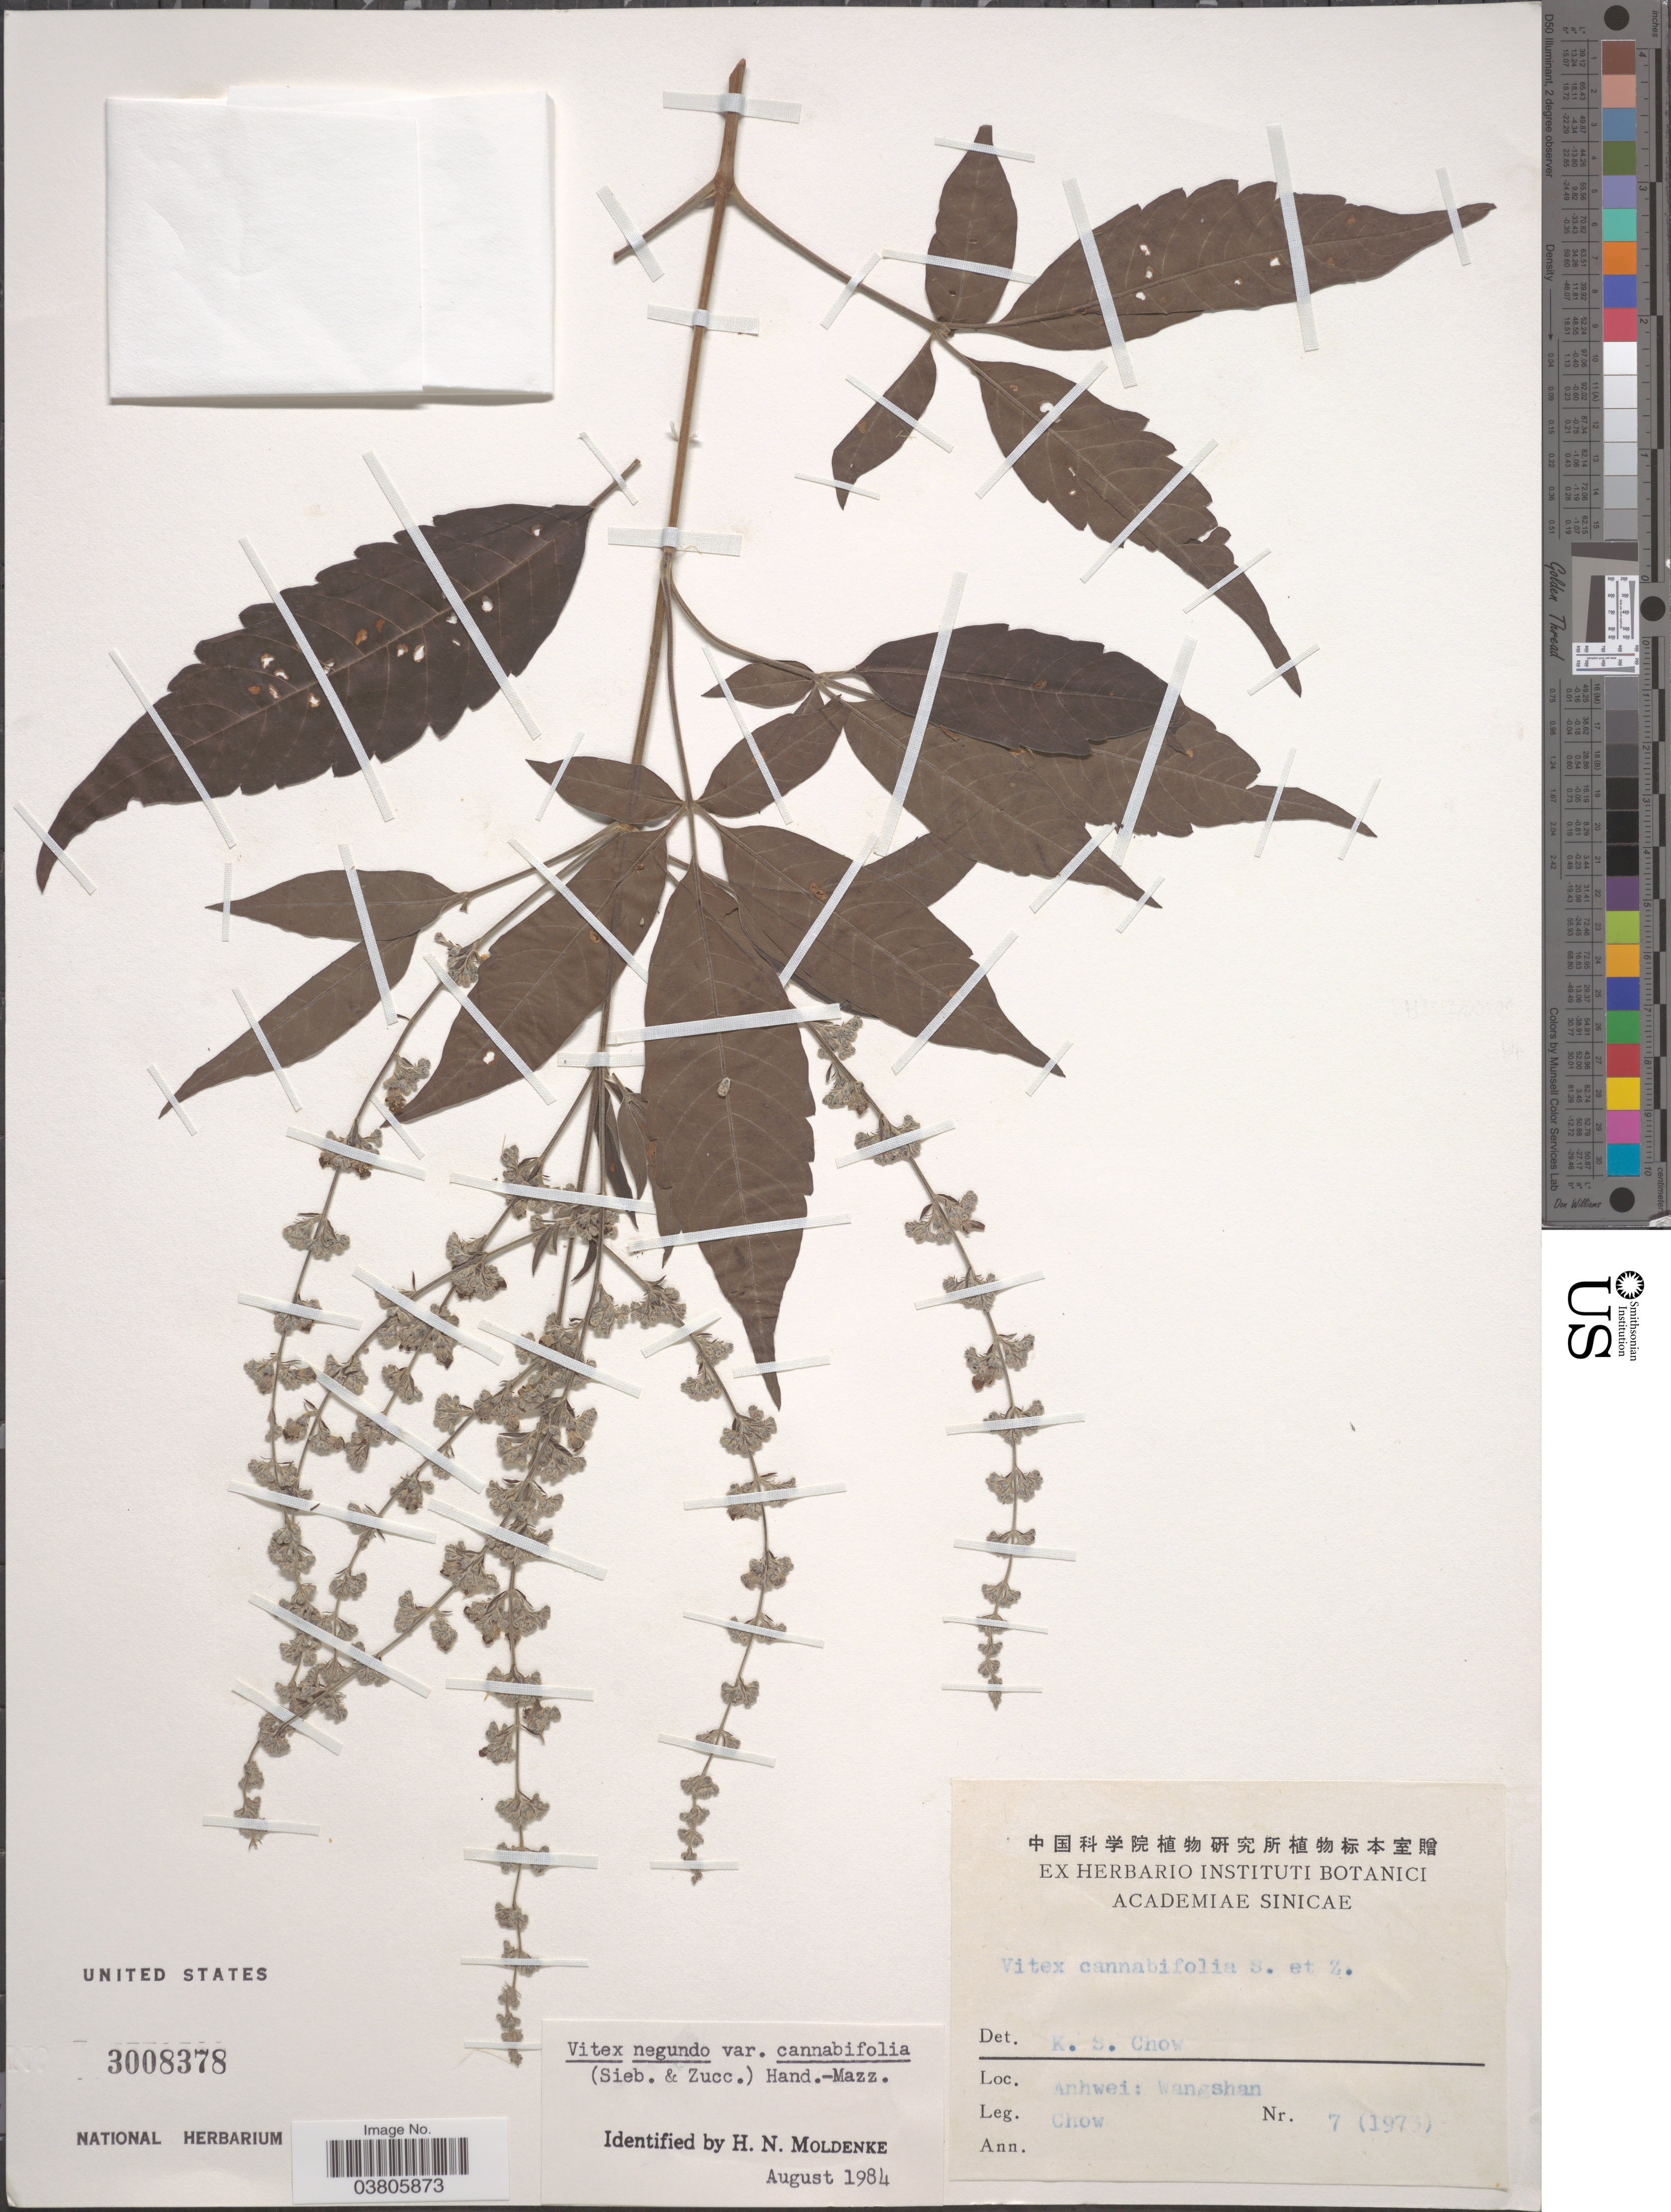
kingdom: Plantae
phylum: Tracheophyta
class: Magnoliopsida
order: Lamiales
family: Lamiaceae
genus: Vitex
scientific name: Vitex negundo var. cannabifolia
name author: (Siebold & Zucc.) Hand.-Mazz.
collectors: Chow, --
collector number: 7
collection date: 1973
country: China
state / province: Anhui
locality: Anhwei: Wangshan.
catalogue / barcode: US 3008378